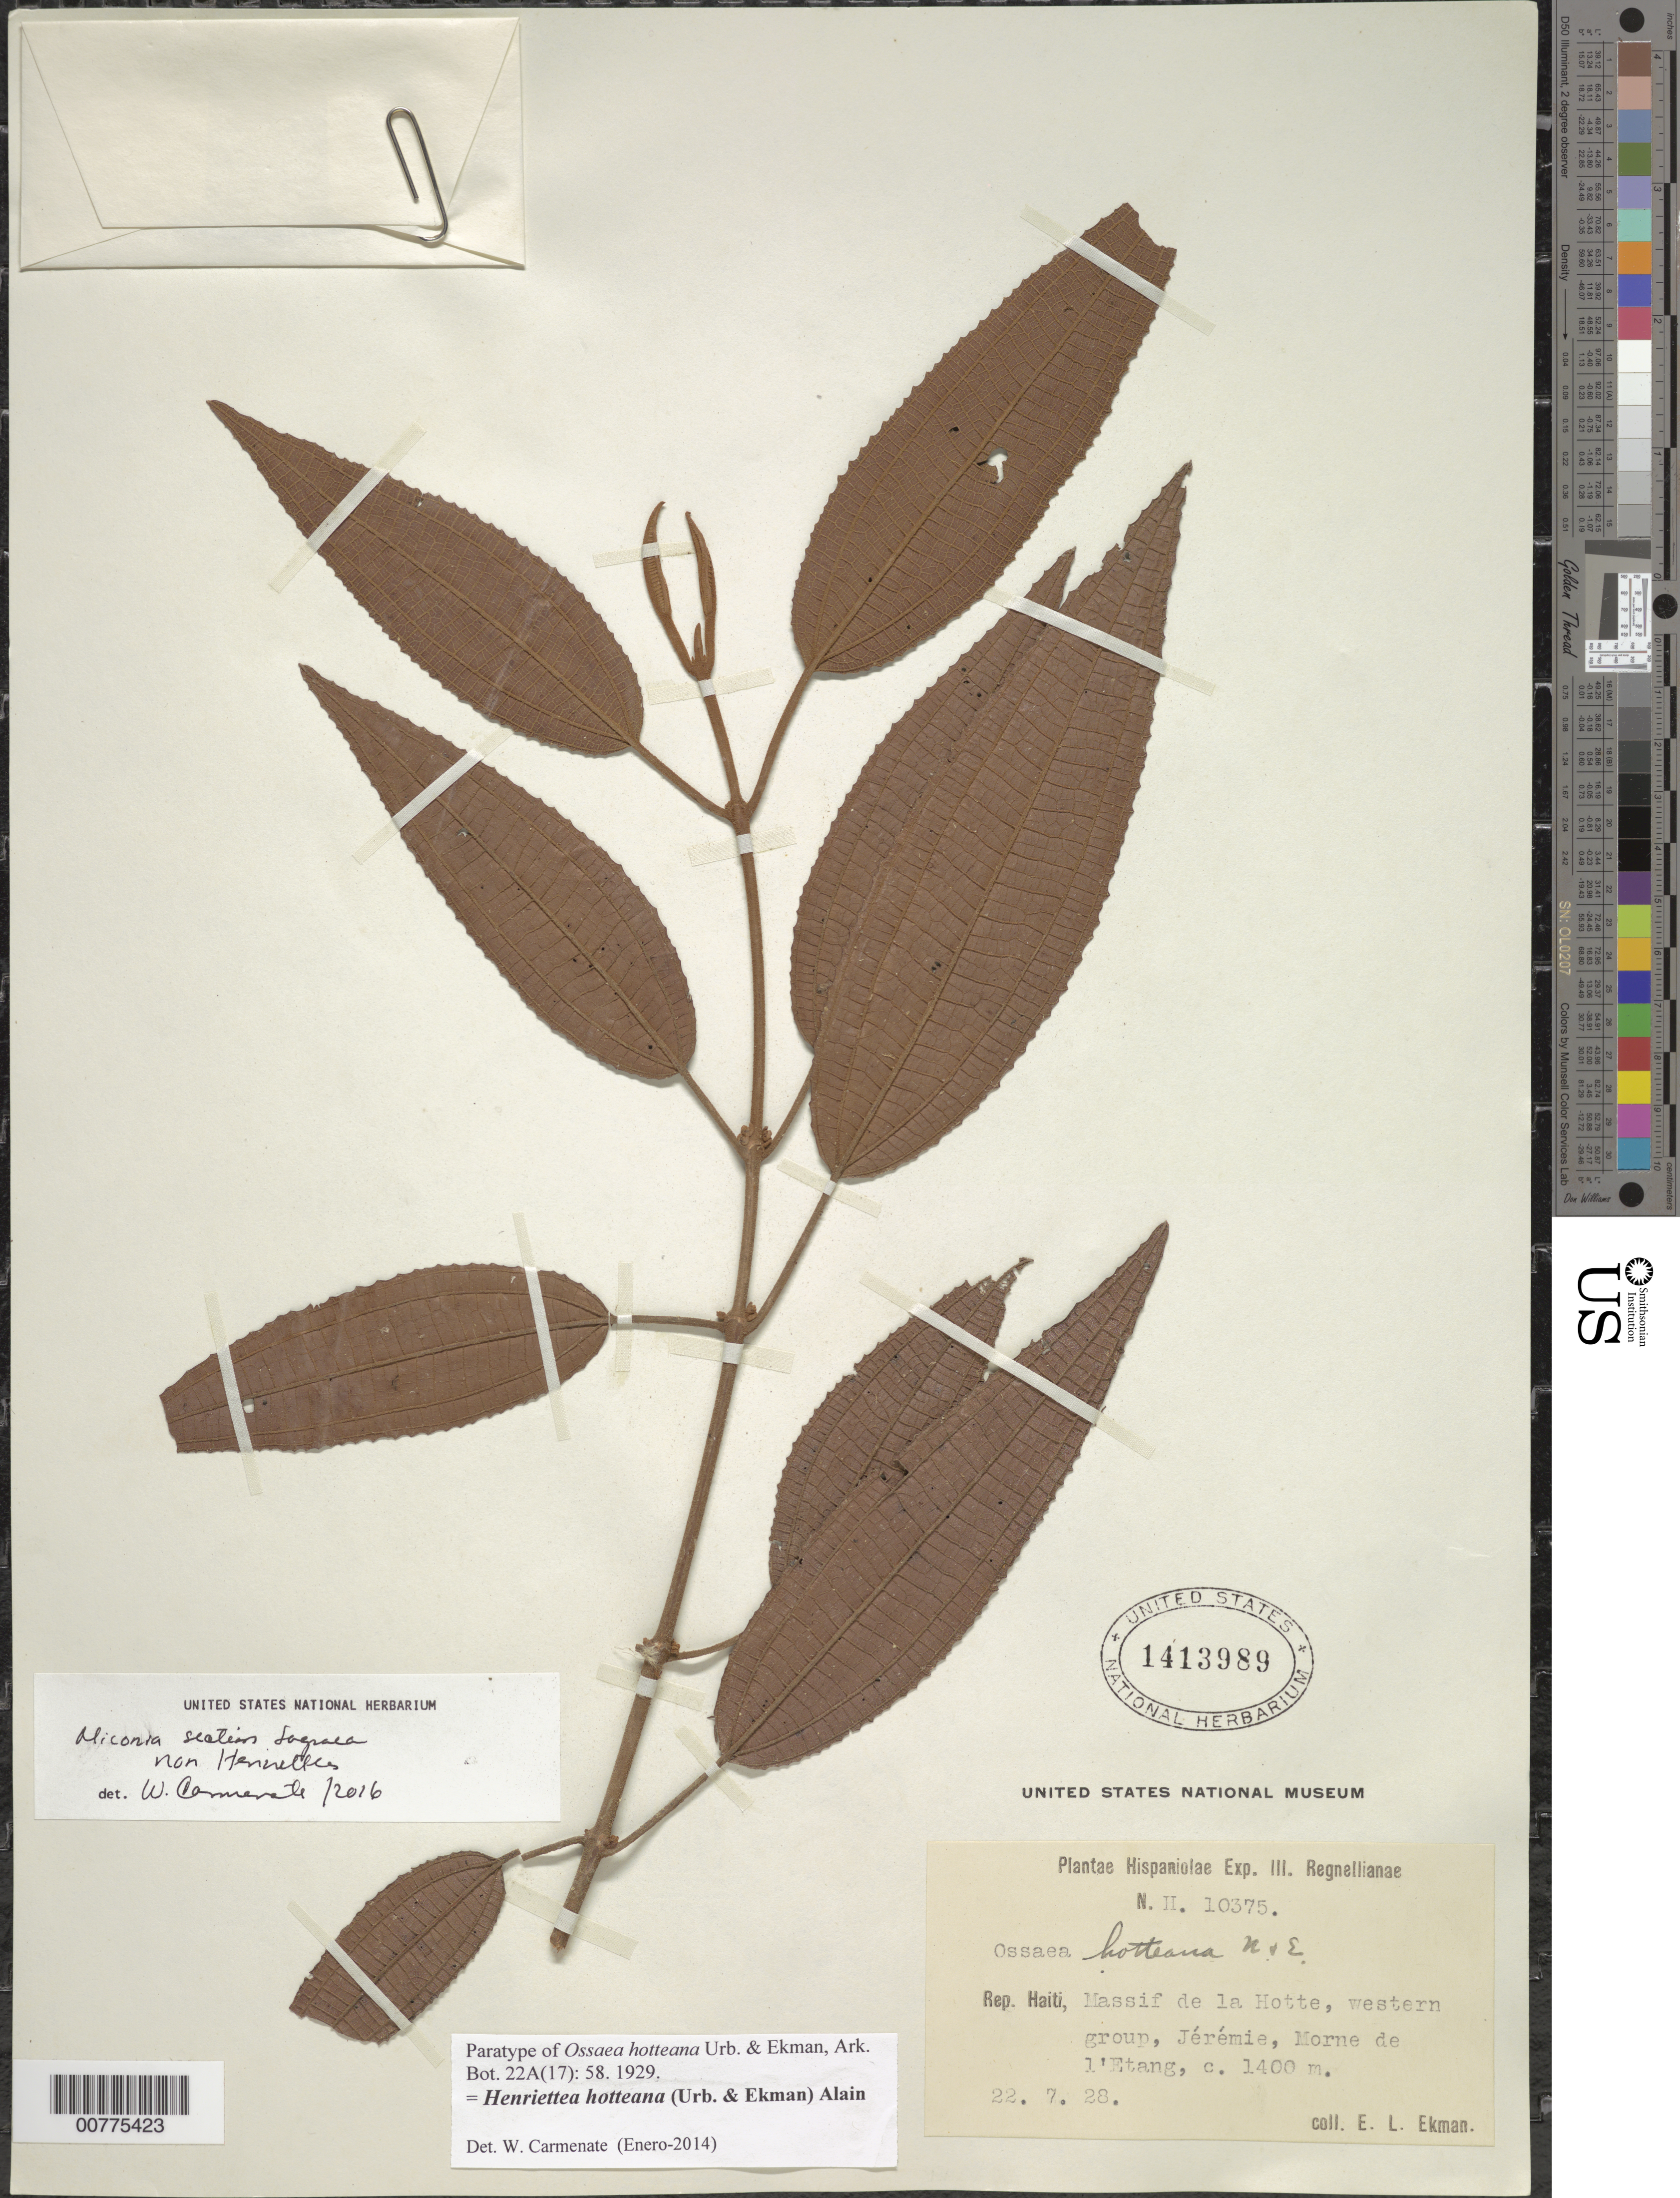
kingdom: Plantae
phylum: Tracheophyta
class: Magnoliopsida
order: Myrtales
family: Melastomataceae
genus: Miconia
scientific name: Miconia sp.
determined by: Carmenate, W.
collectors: E. L. Ekman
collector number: H 10375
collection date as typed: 22 Jul 1928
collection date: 1928-07-22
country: Haiti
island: Hispaniola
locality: Massif de la Hotte, western group, Jérémie, Morne de l'Etang.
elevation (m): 1400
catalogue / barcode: US 1413989